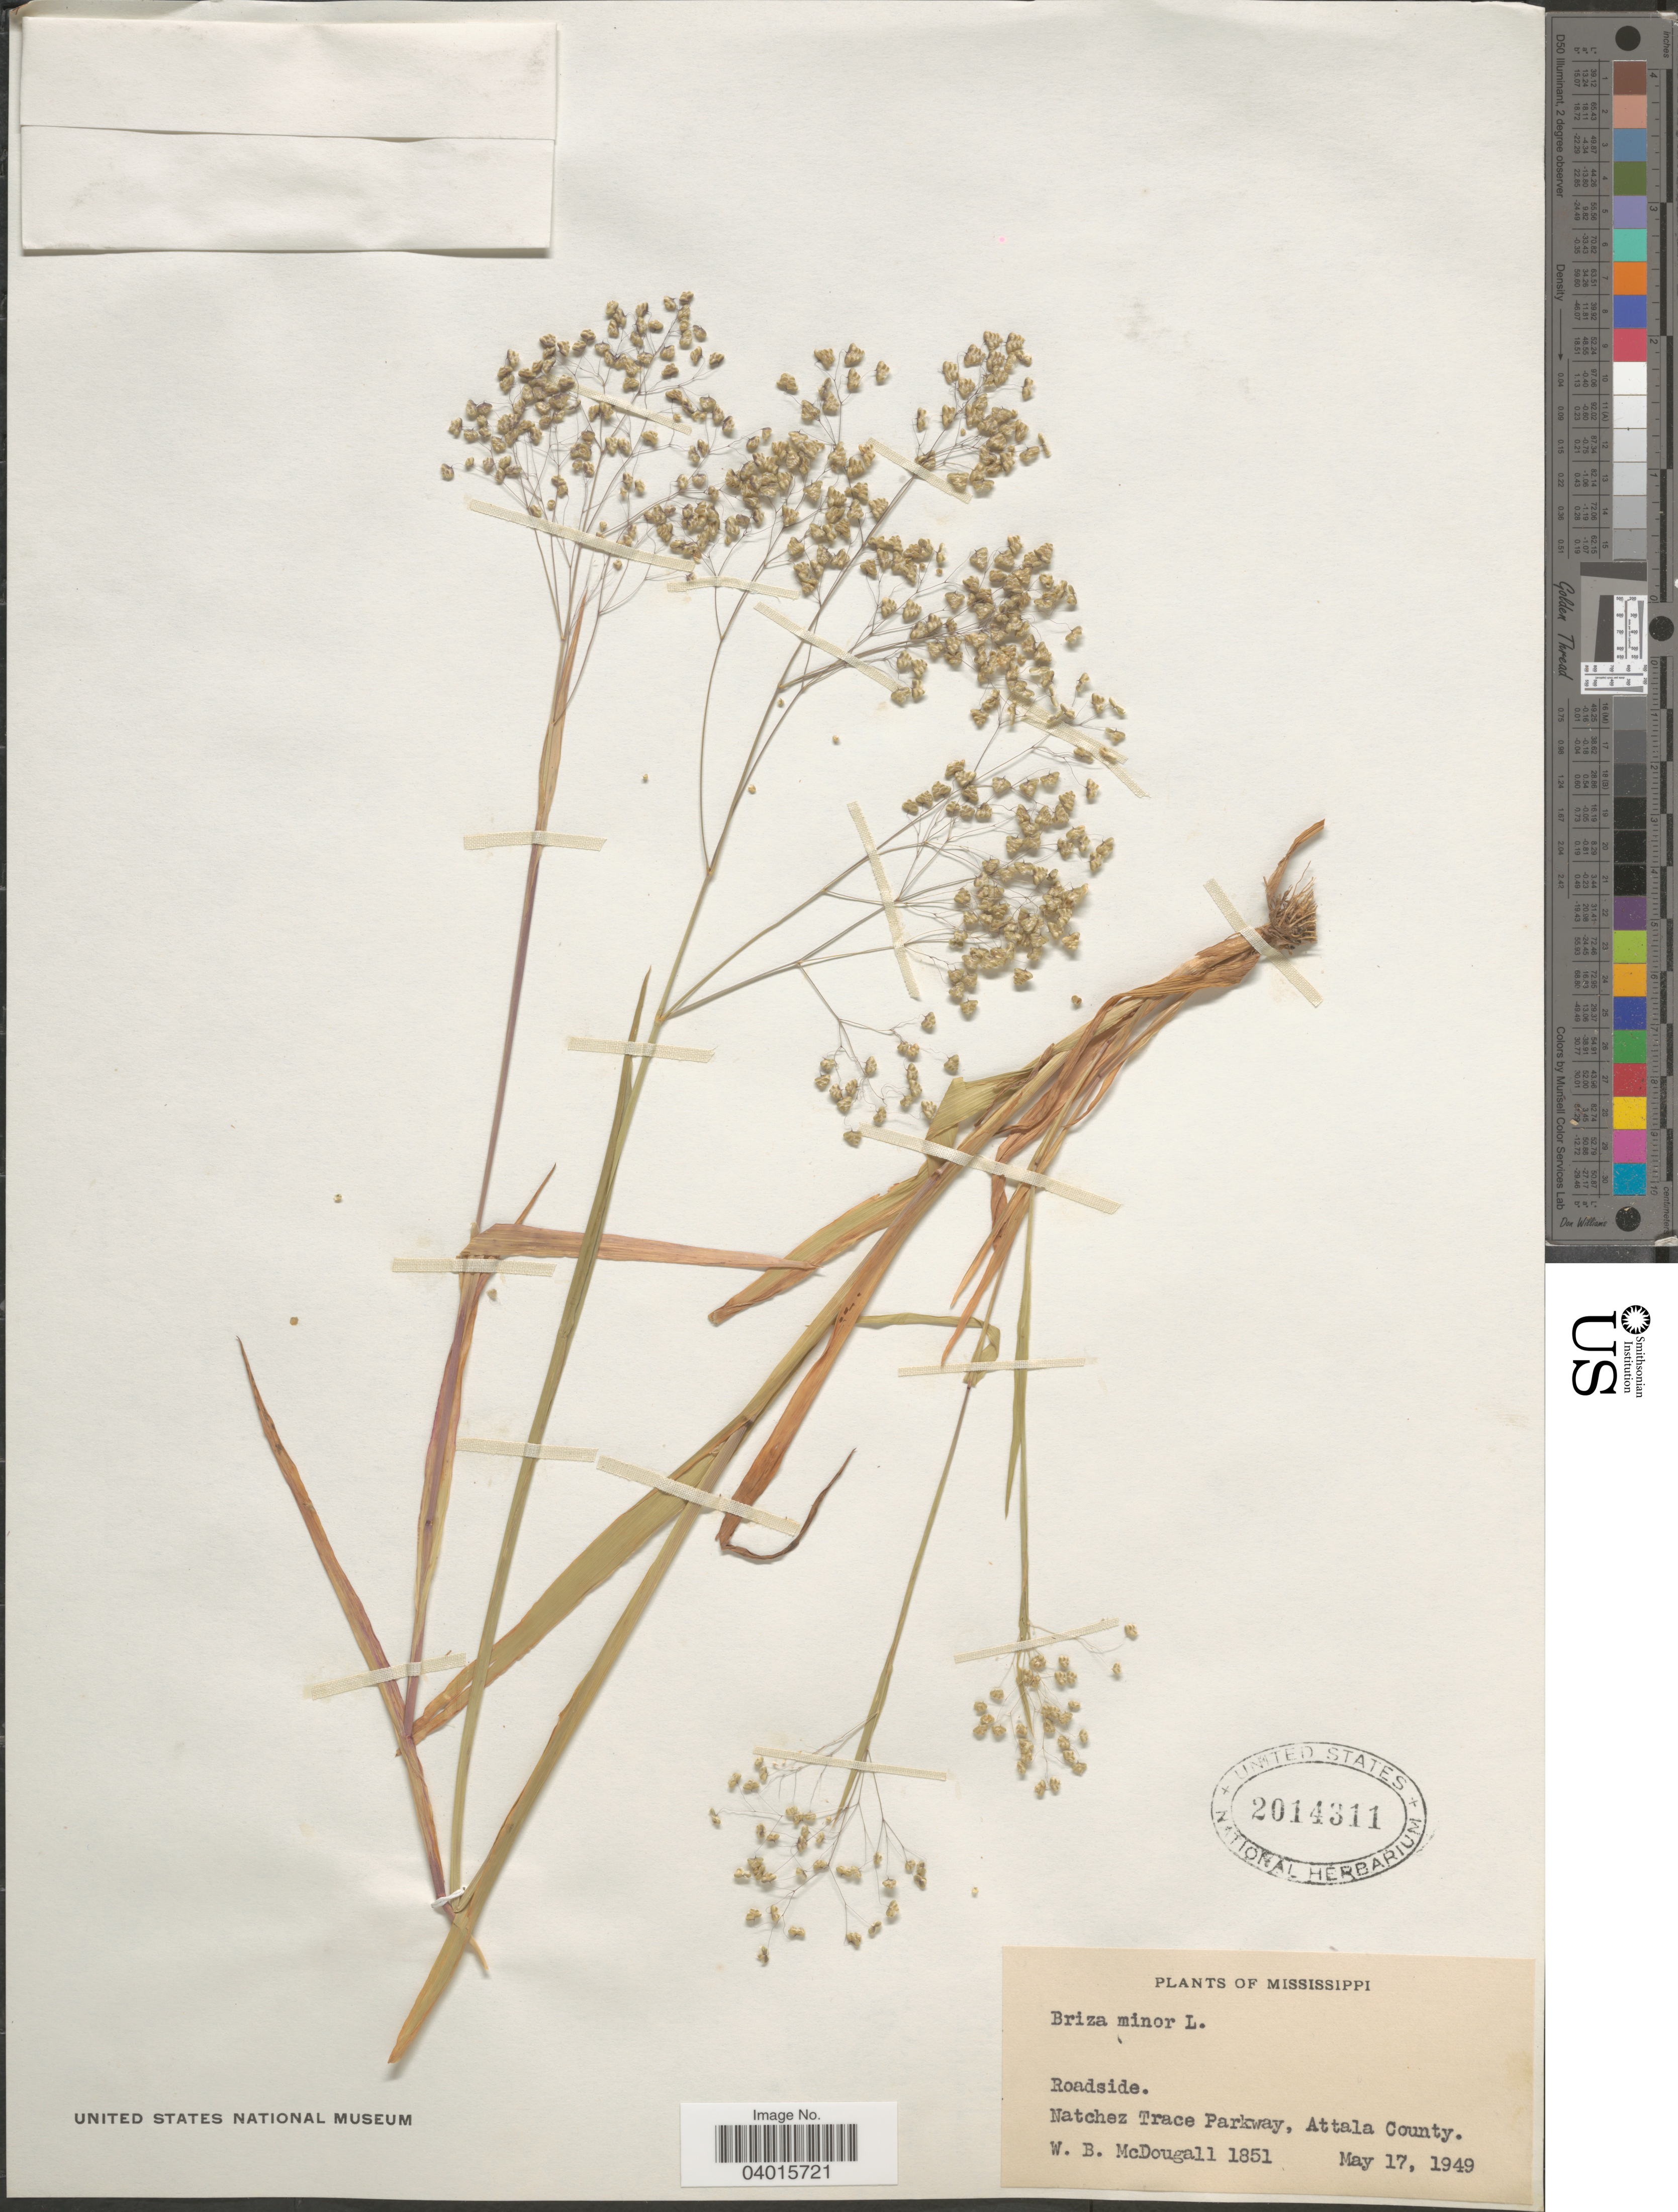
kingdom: Plantae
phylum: Tracheophyta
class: Liliopsida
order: Poales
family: Poaceae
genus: Briza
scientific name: Briza minor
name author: L.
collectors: W. B. McDougall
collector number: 1851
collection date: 1949-05-17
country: United States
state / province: Mississippi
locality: Roadside. Natchez Trace Parkway, Attala County.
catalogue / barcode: US 2014311